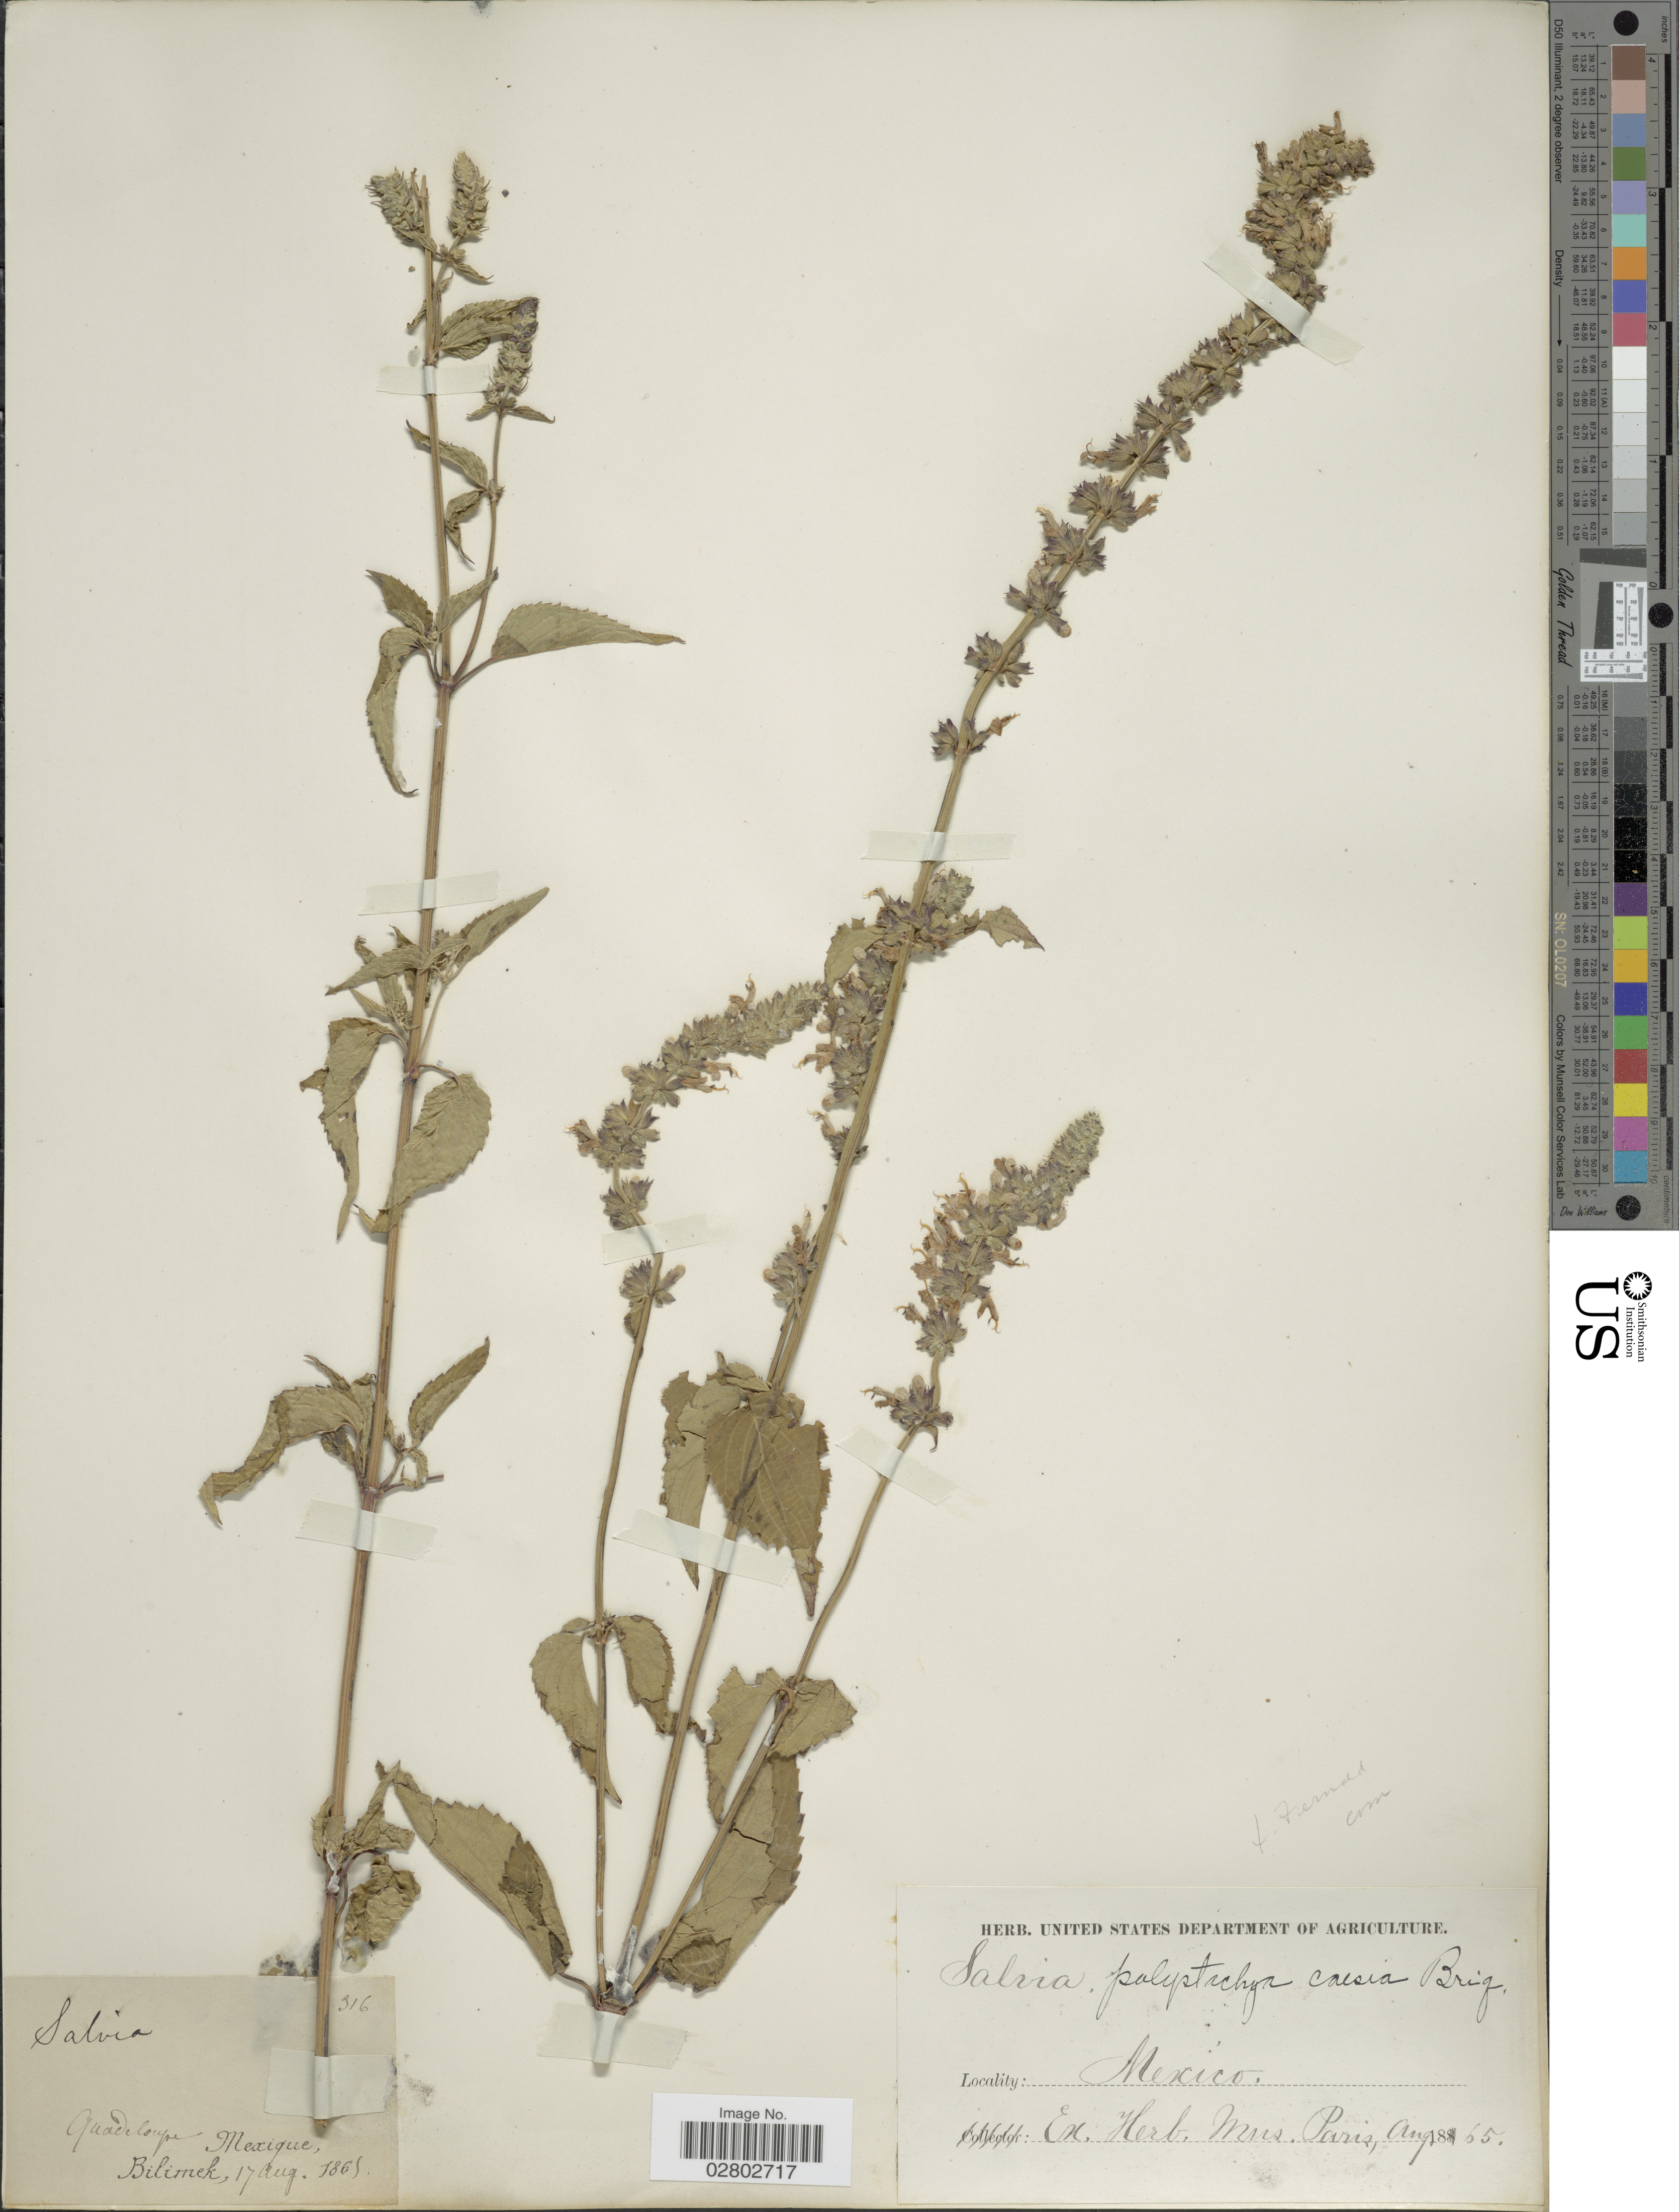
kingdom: Plantae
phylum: Tracheophyta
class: Magnoliopsida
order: Lamiales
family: Lamiaceae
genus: Salvia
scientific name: Salvia polystachya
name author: Cav.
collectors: -. Bilimek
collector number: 316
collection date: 1865-08-17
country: Mexico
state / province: Baja California Norte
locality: Guadeloupe.